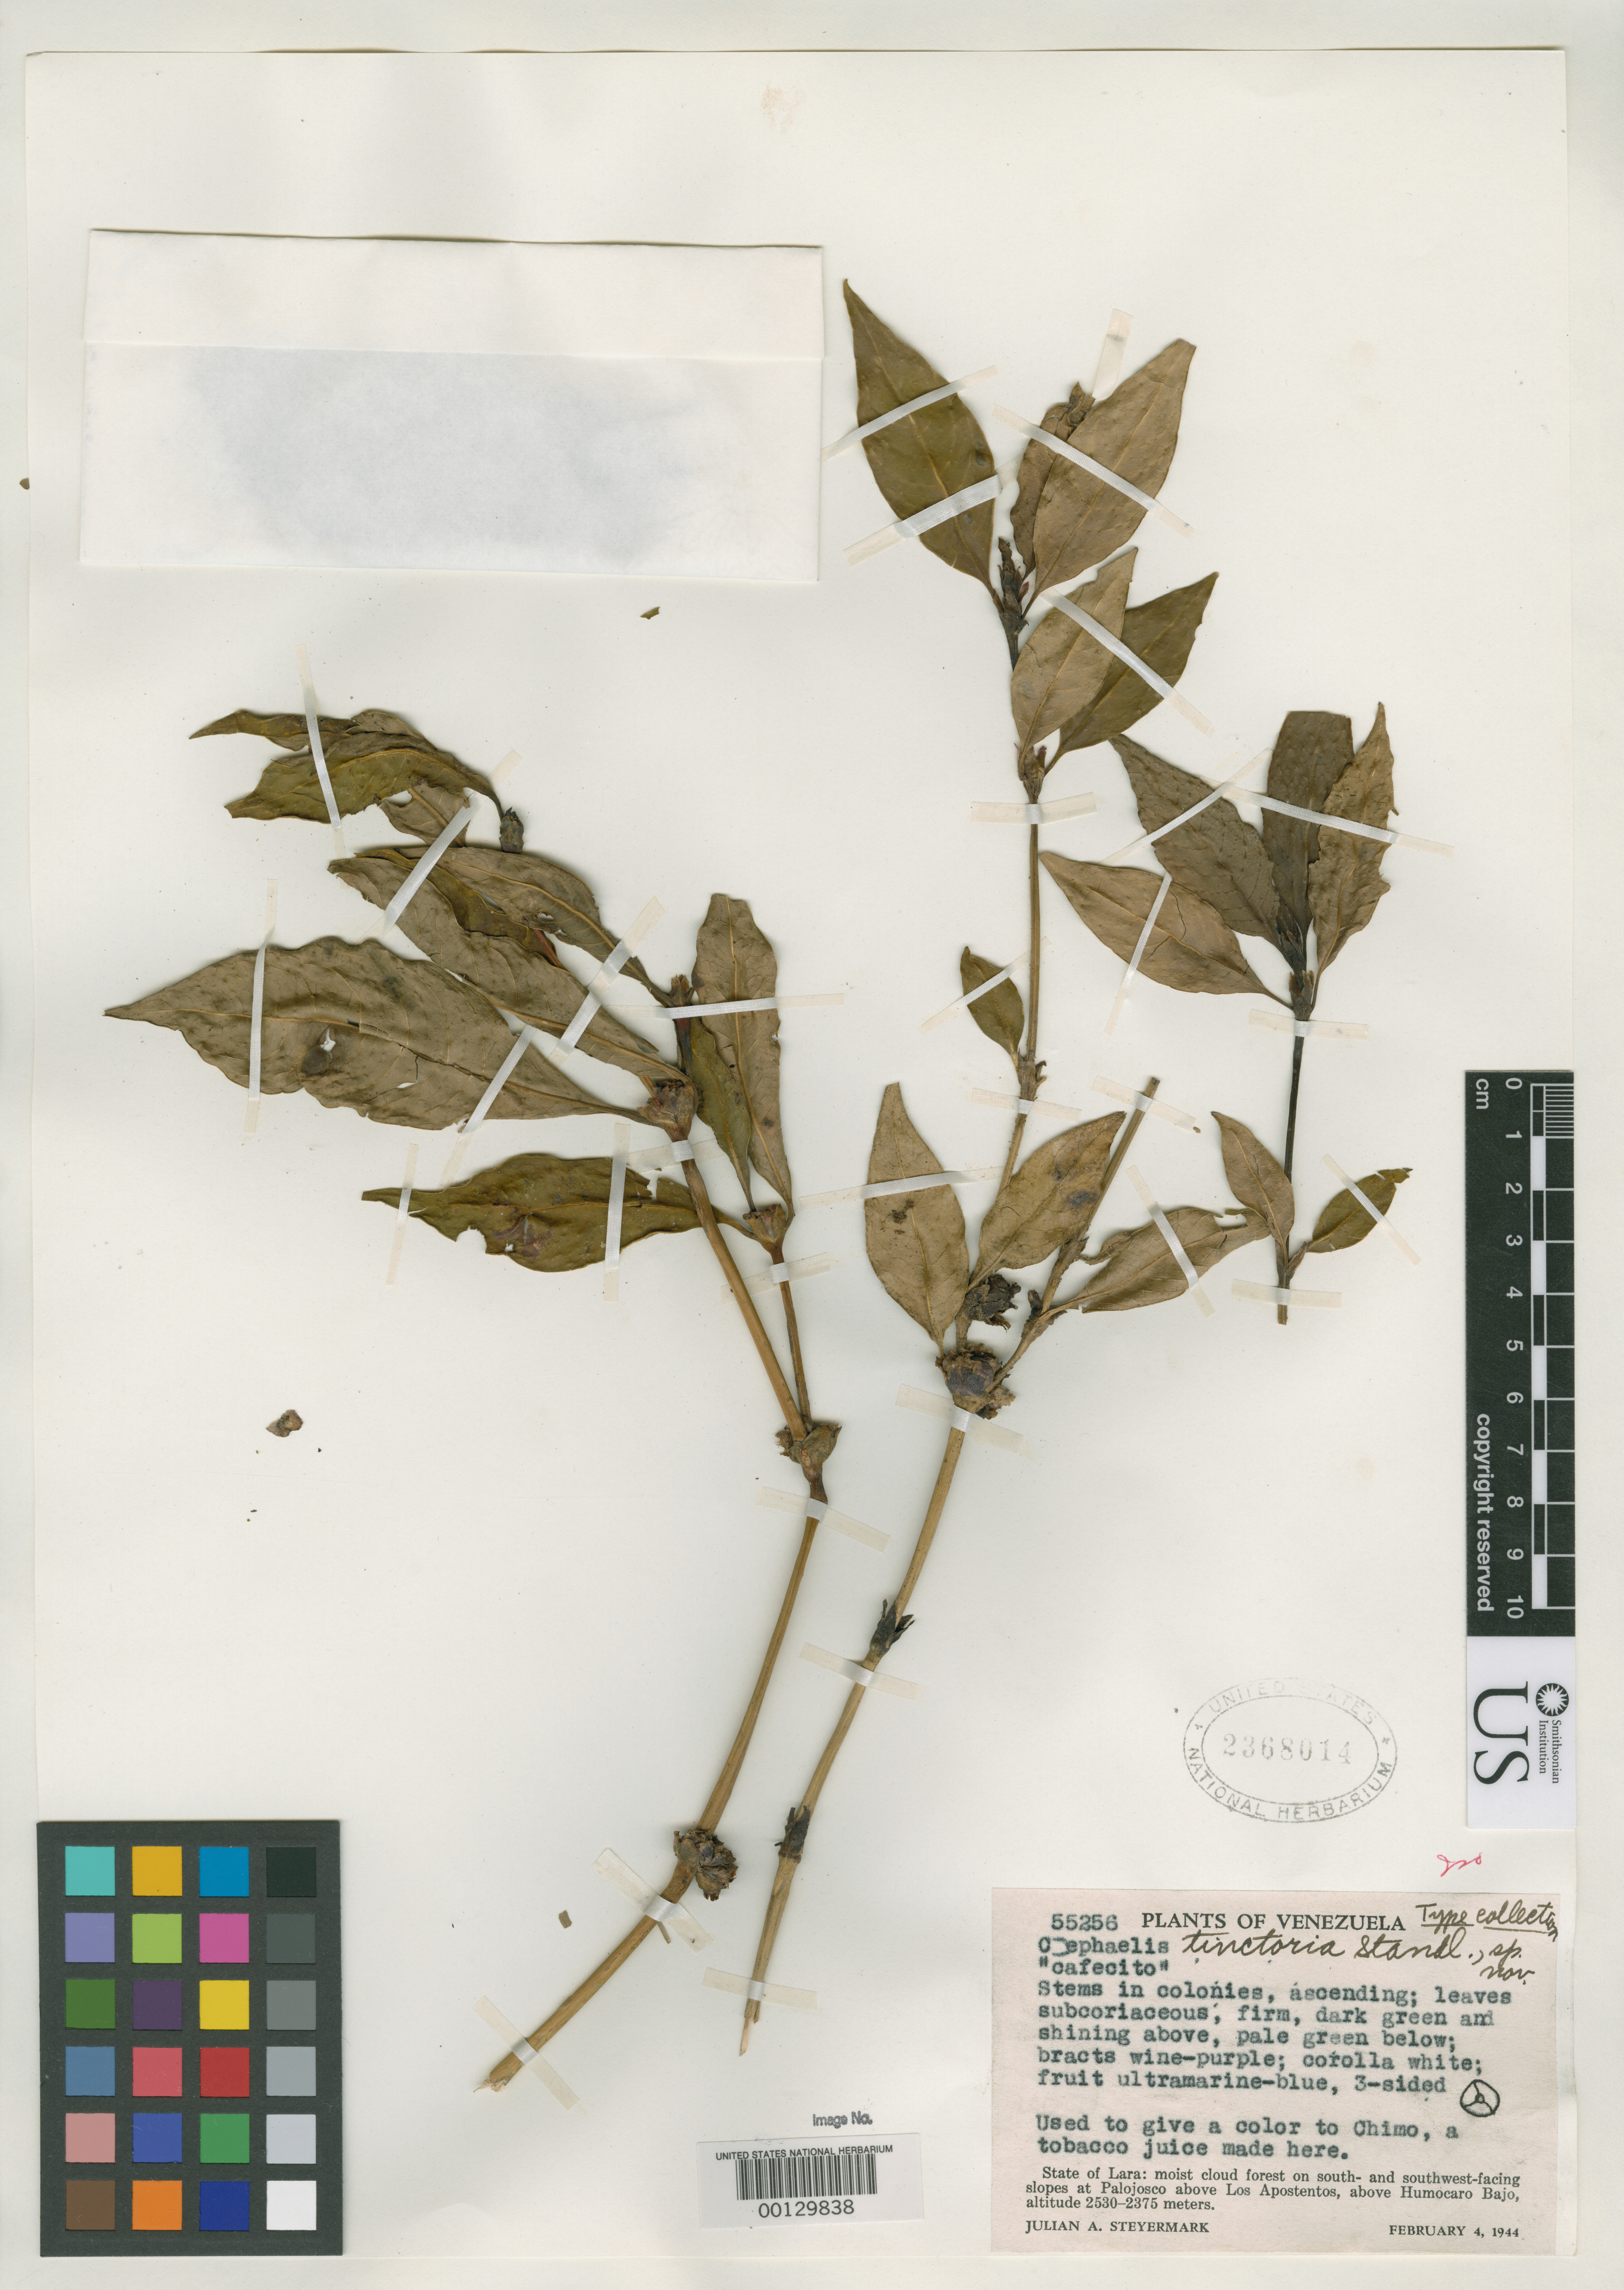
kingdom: Plantae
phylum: Tracheophyta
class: Magnoliopsida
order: Gentianales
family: Rubiaceae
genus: Cephaelis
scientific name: Cephaelis tinctoria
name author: Standl. & Steyerm.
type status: Isotype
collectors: J. Steyermark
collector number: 55256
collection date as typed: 04 Feb 1944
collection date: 1944-02-04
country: Venezuela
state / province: Lara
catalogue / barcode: US 2368014